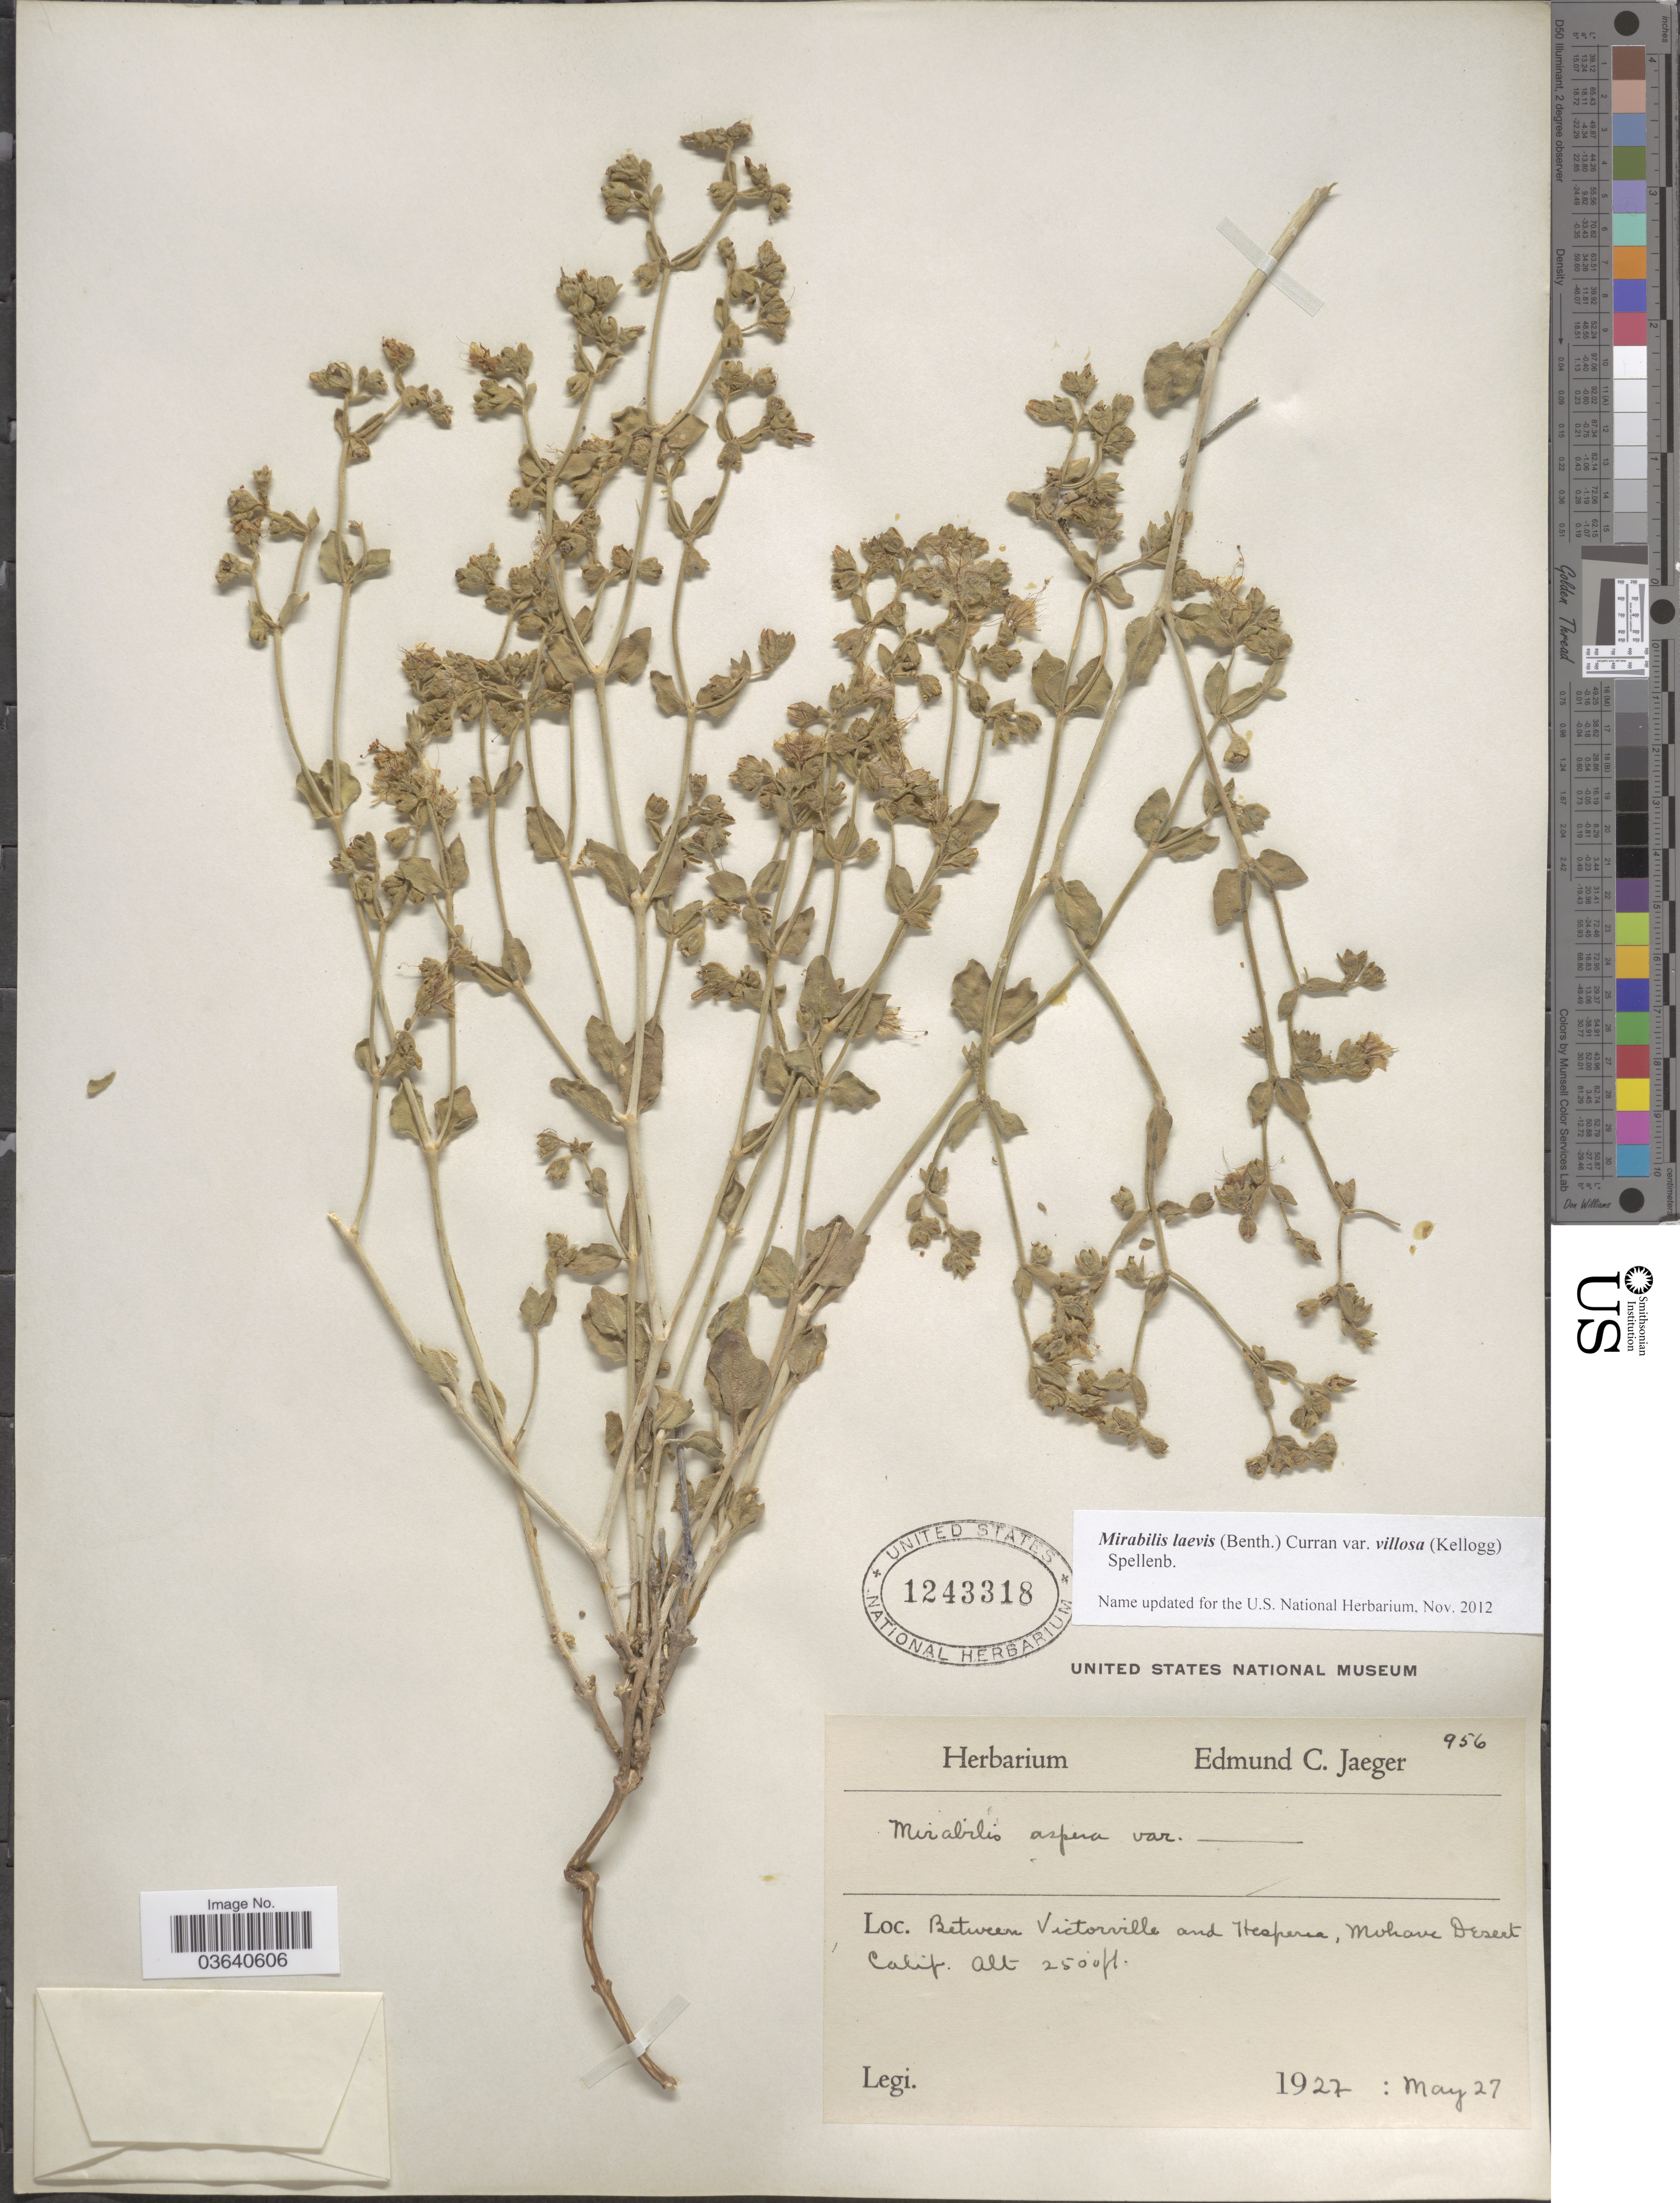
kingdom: Plantae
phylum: Tracheophyta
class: Magnoliopsida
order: Caryophyllales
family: Nyctaginaceae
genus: Mirabilis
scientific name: Mirabilis laevis var. villosa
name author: (Kellogg) Spellenb.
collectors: ex herb. E.C. Jaeger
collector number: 956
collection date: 1927-05-27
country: United States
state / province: California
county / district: Kern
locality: Between Victorville and Hesperia, Mohave Desert.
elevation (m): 762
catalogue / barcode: US 1243318